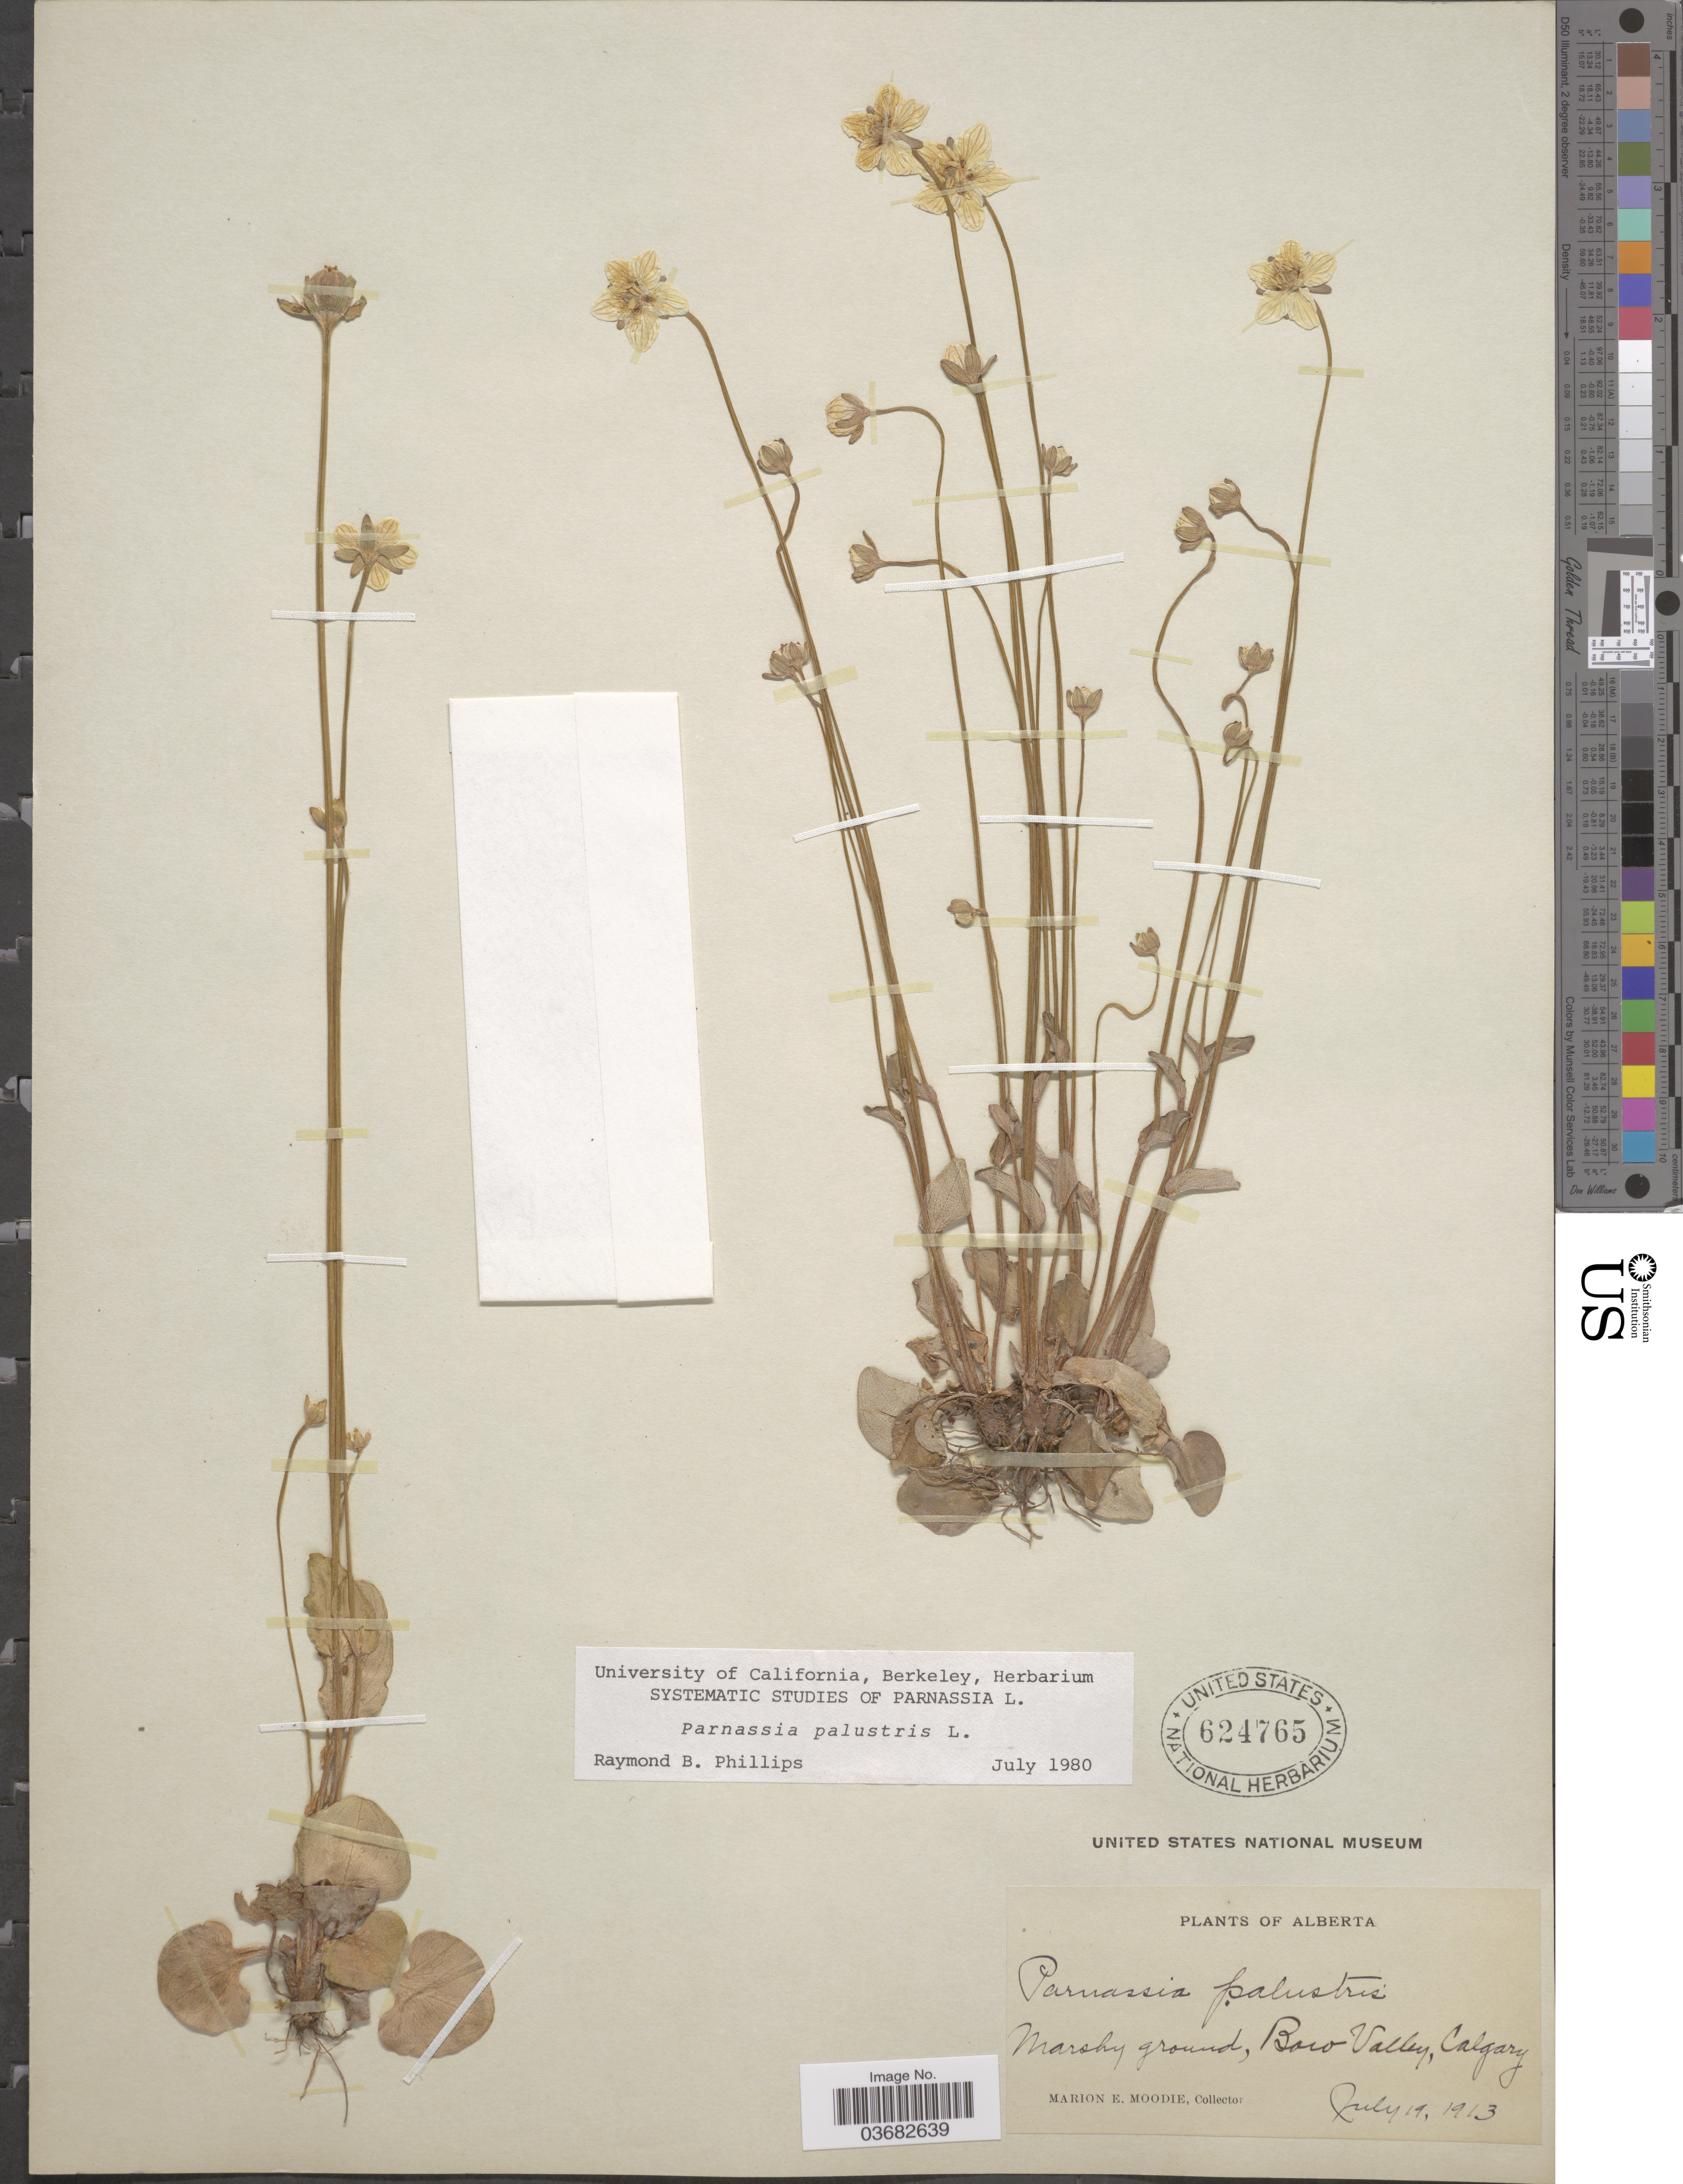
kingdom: Plantae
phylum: Tracheophyta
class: Magnoliopsida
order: Celastrales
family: Parnassiaceae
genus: Parnassia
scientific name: Parnassia palustris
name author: L.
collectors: M. E. Moodie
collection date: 1913-07-19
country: Canada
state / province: Alberta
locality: Marshy ground, Bow Valley, Calgary.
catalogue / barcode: US 624765